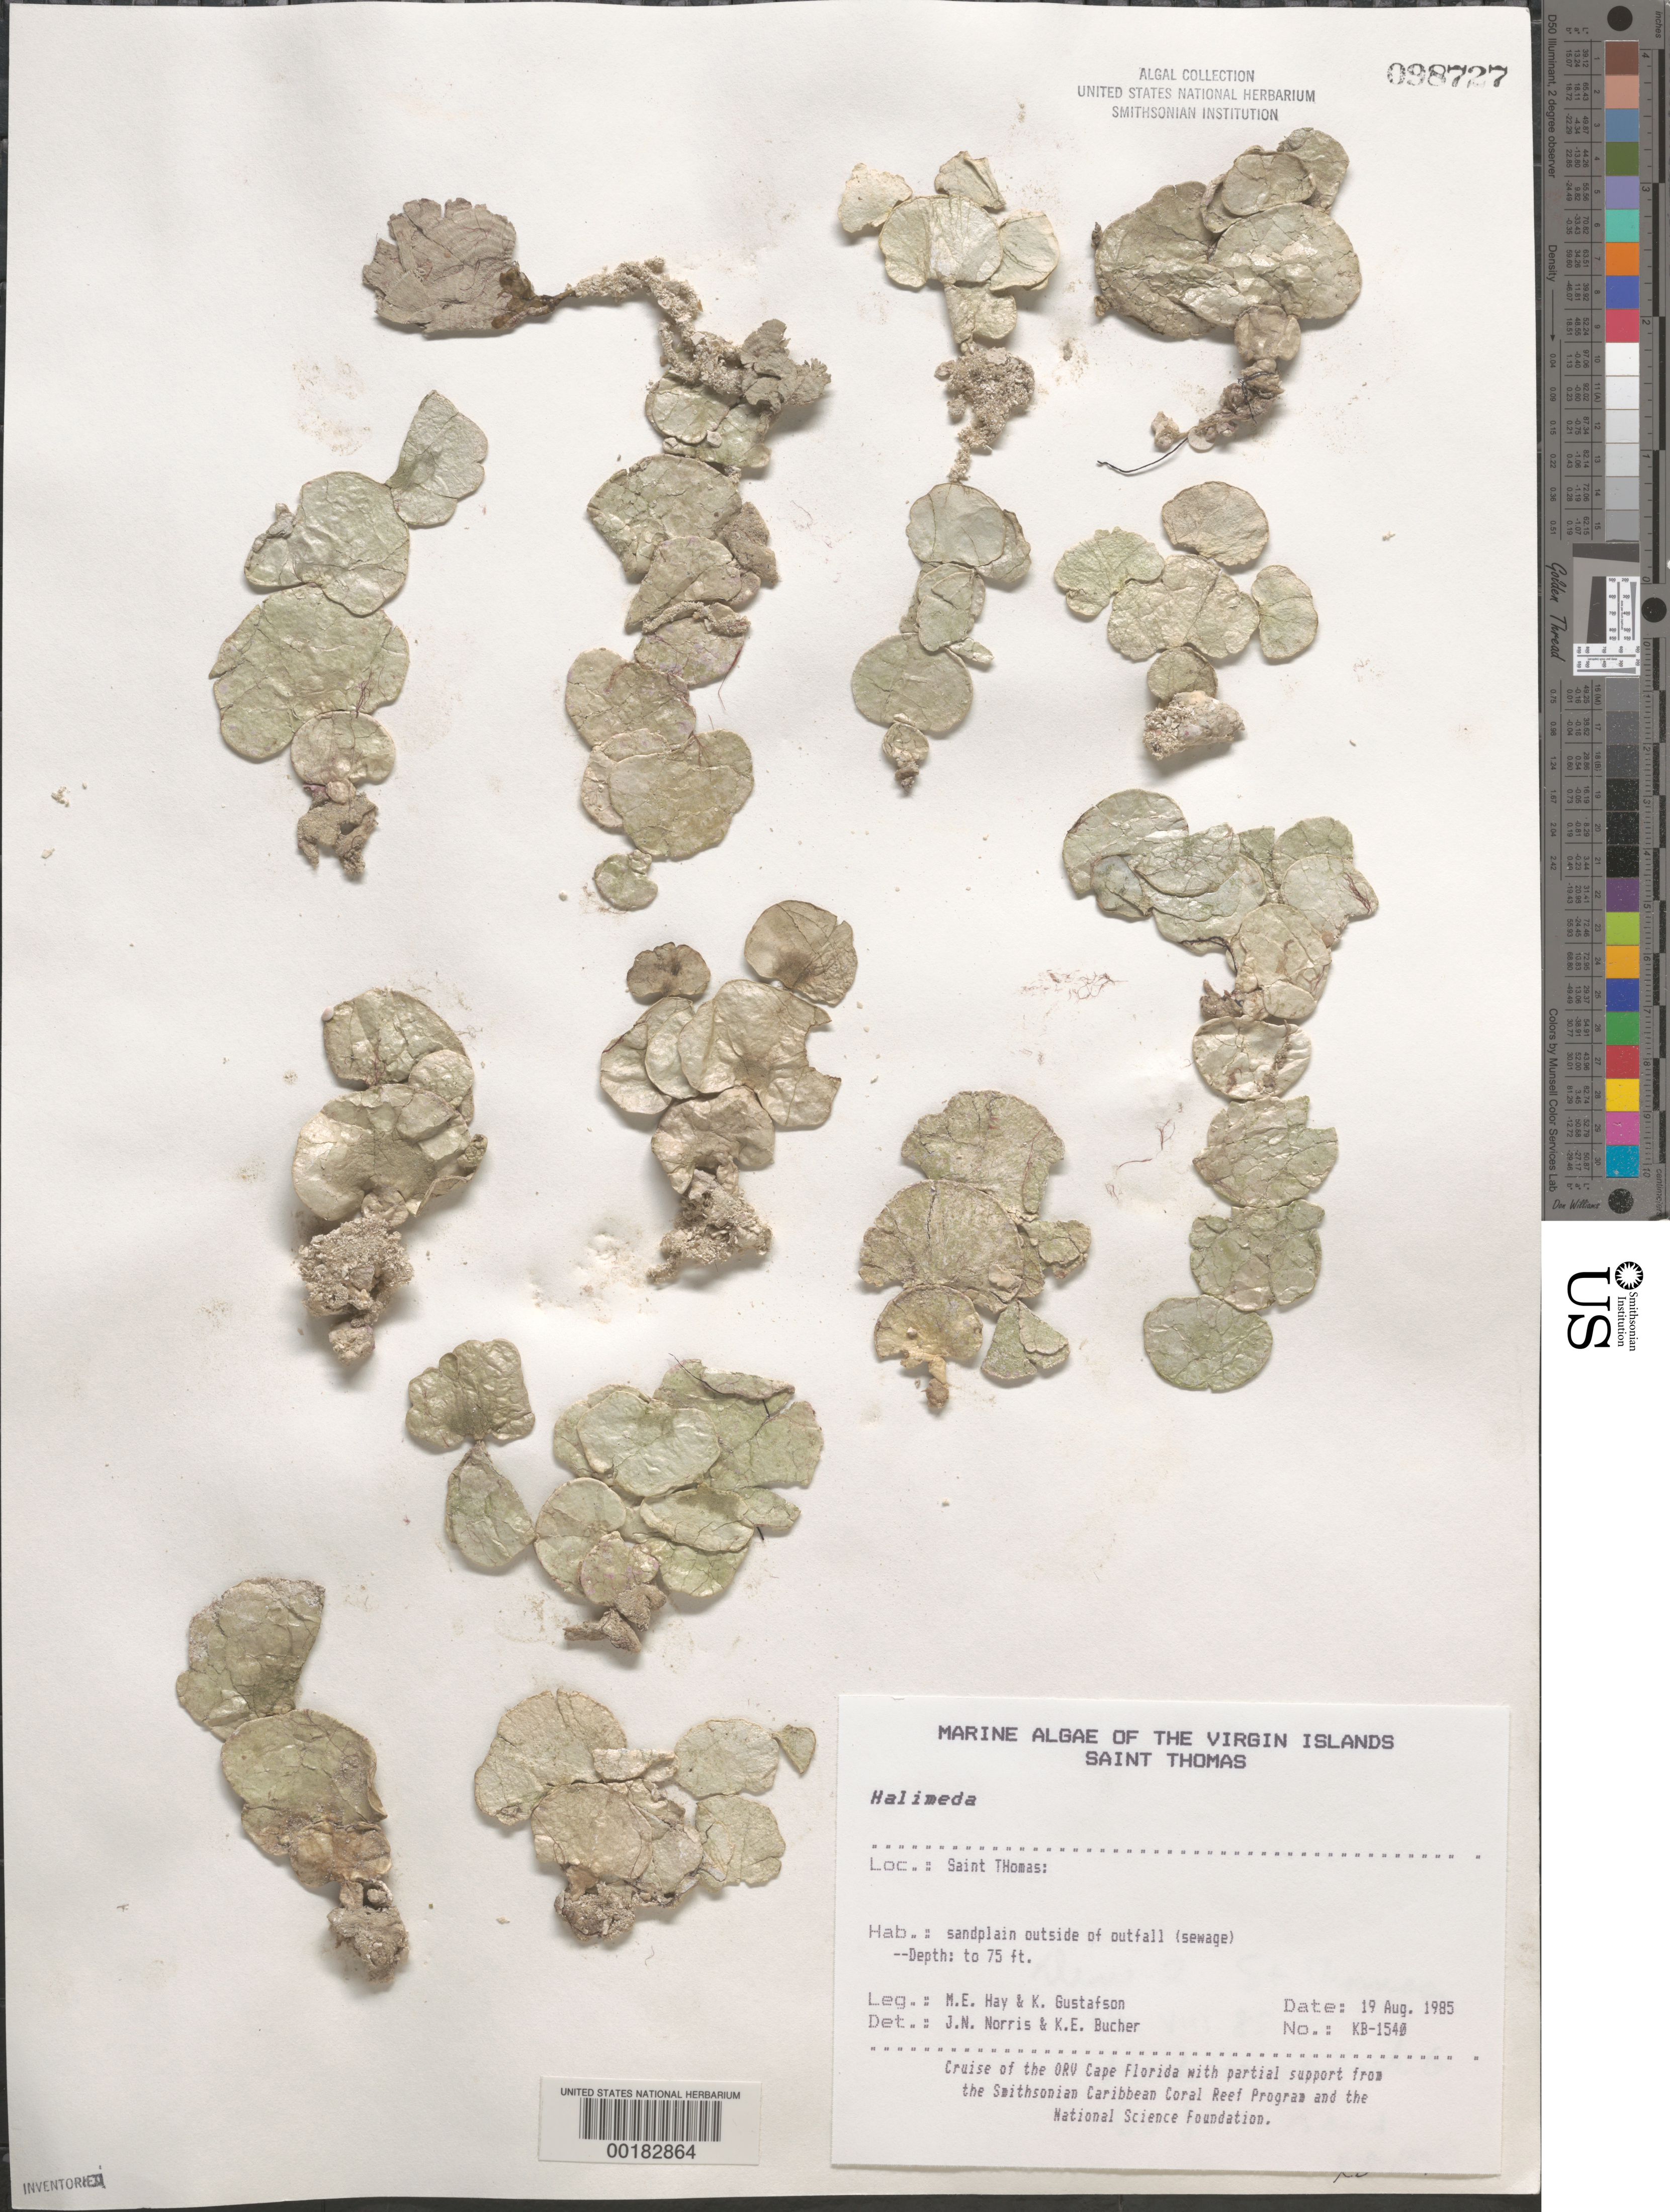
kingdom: Plantae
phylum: Chlorophyta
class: Ulvophyceae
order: Bryopsidales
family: Halimedaceae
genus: Halimeda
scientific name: Halimeda sp.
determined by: Norris, J. N.; Bucher, K. E.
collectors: M. E. Hay & K. Gustafson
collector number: KB-1540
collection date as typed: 19 Aug 1985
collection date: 1985-08-19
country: U.S. Virgin Islands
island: St. Thomas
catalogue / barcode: US 98727